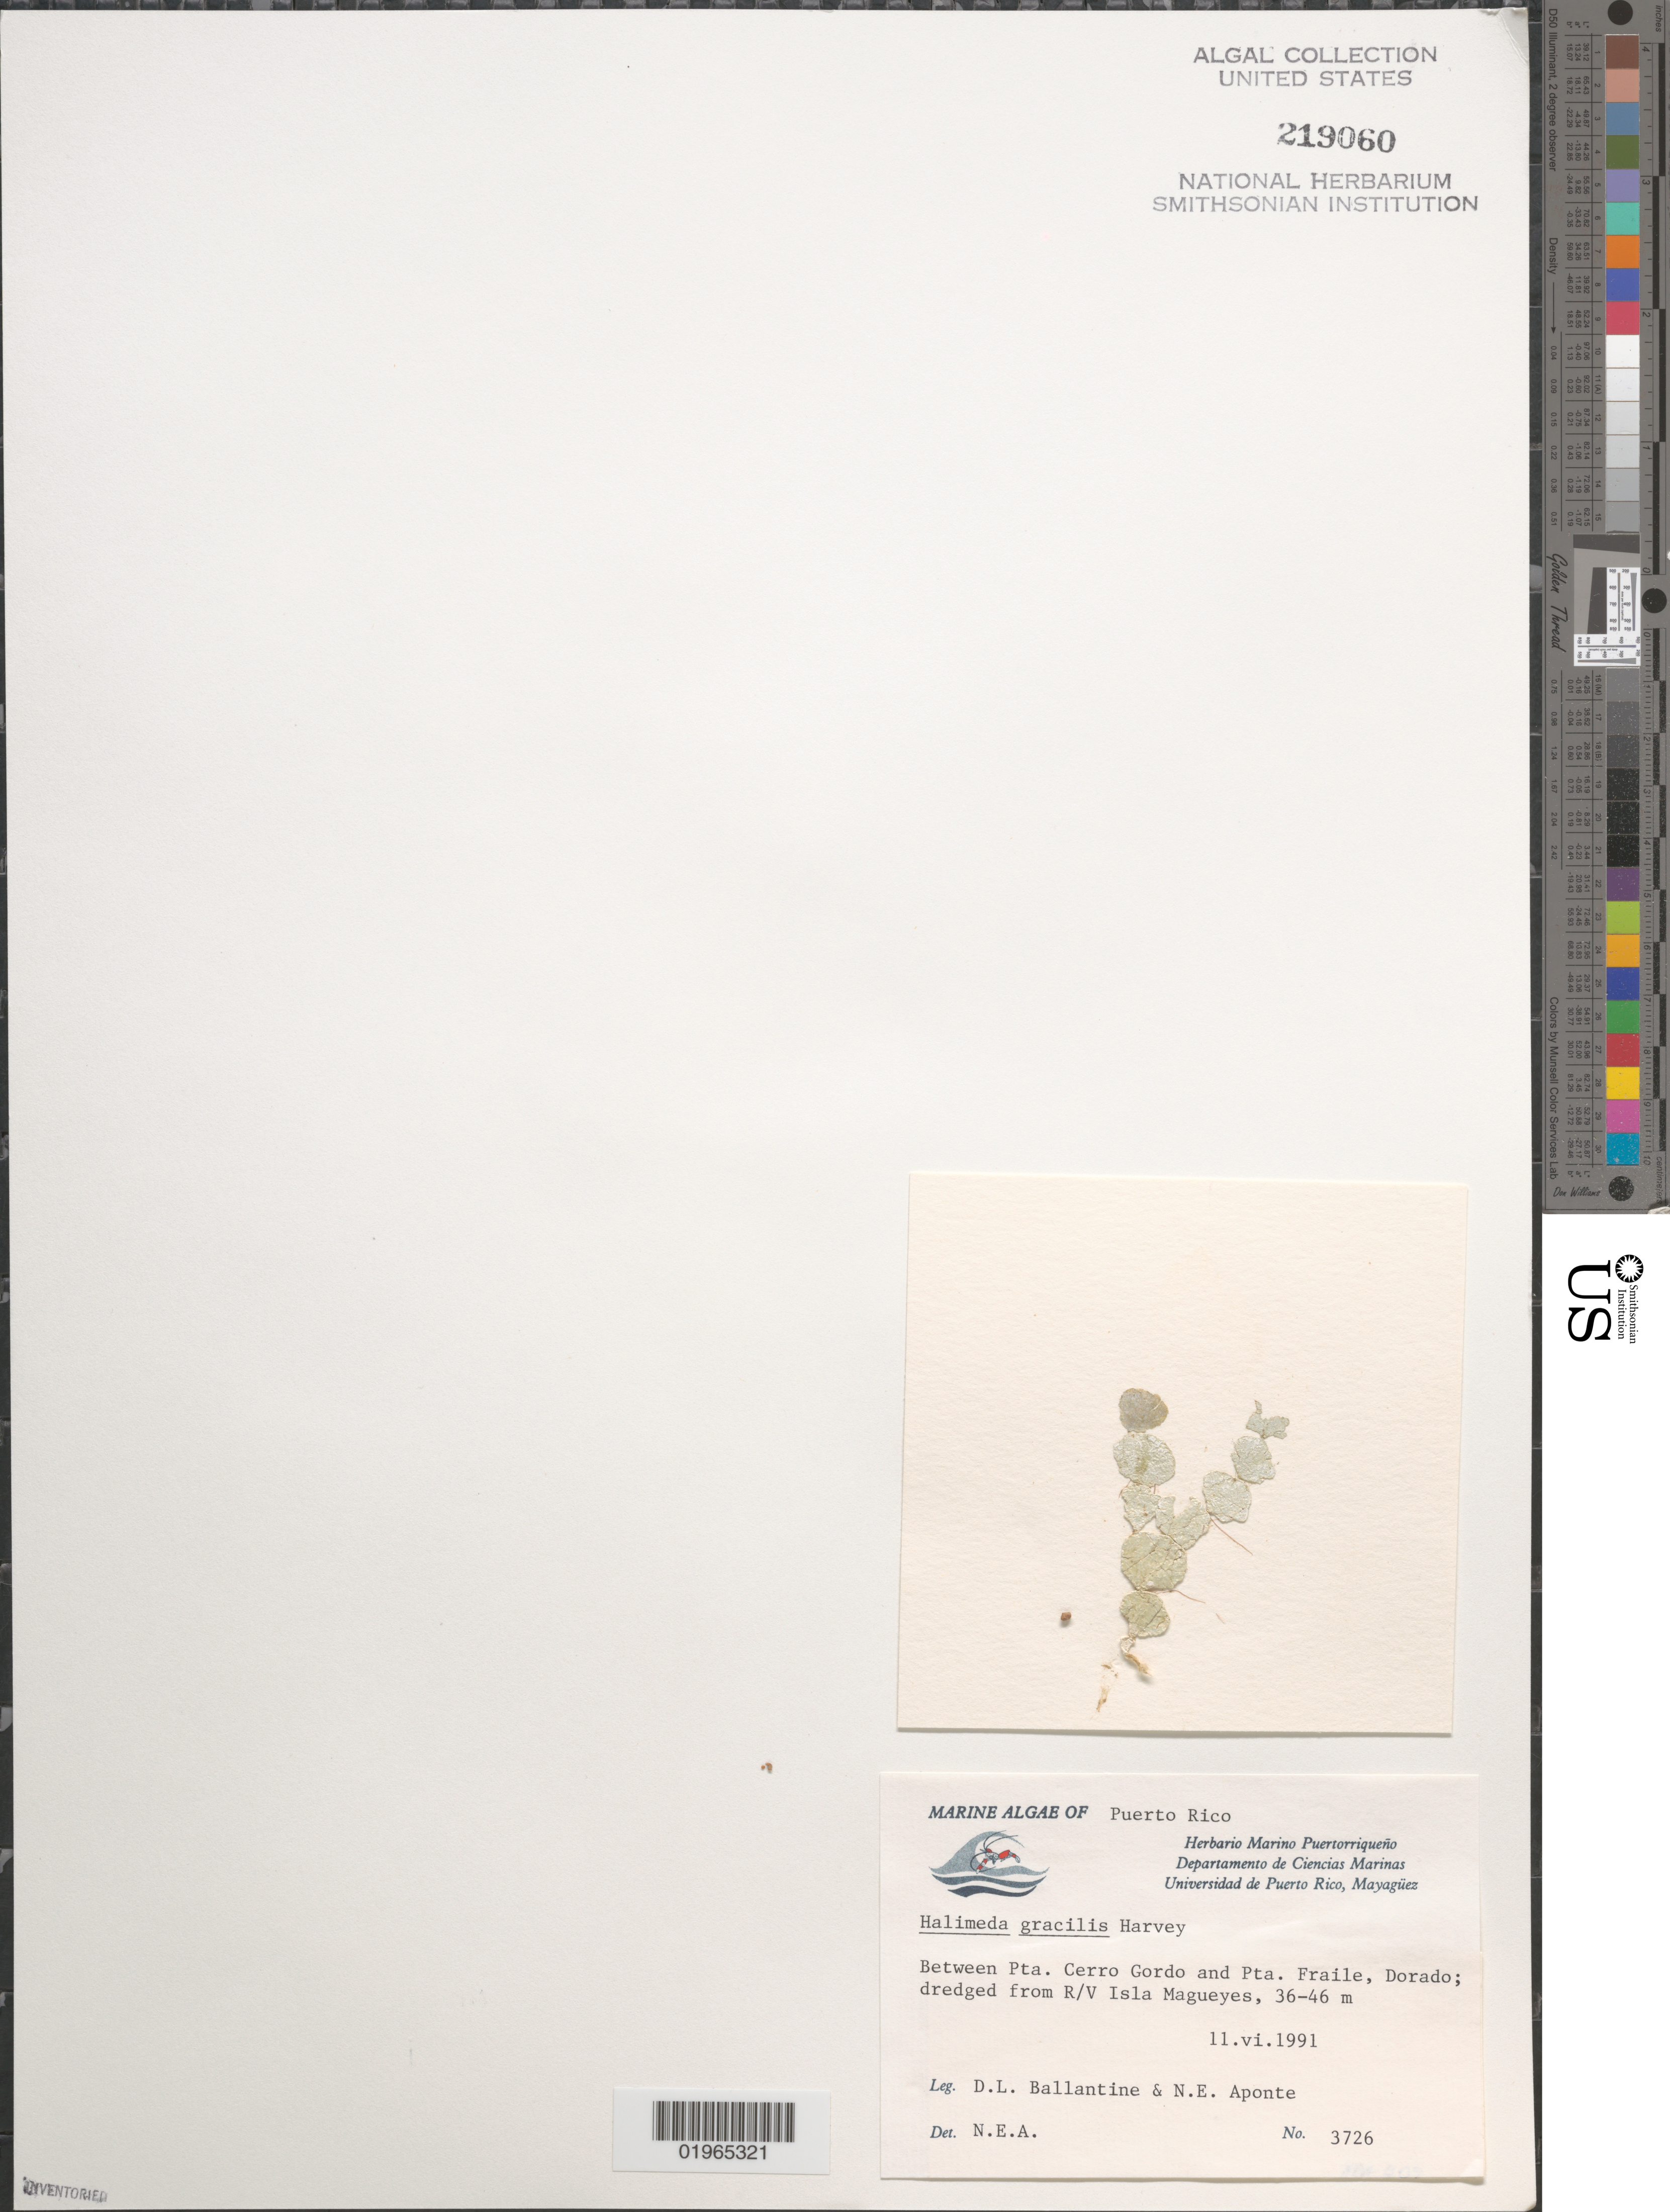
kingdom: Plantae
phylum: Chlorophyta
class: Ulvophyceae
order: Bryopsidales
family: Halimedaceae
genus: Halimeda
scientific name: Halimeda gracilis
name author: Harv. ex J. Agardh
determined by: Aponte, N. E.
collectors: D.L. Ballantine & N. E. Aponte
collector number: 3726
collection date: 1991-06-11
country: Puerto Rico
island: Isla Magueyes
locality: Between Pta. Cerro Gordo and Pta. Fraile, Dorado; dredged from R/V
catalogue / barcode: US 219060